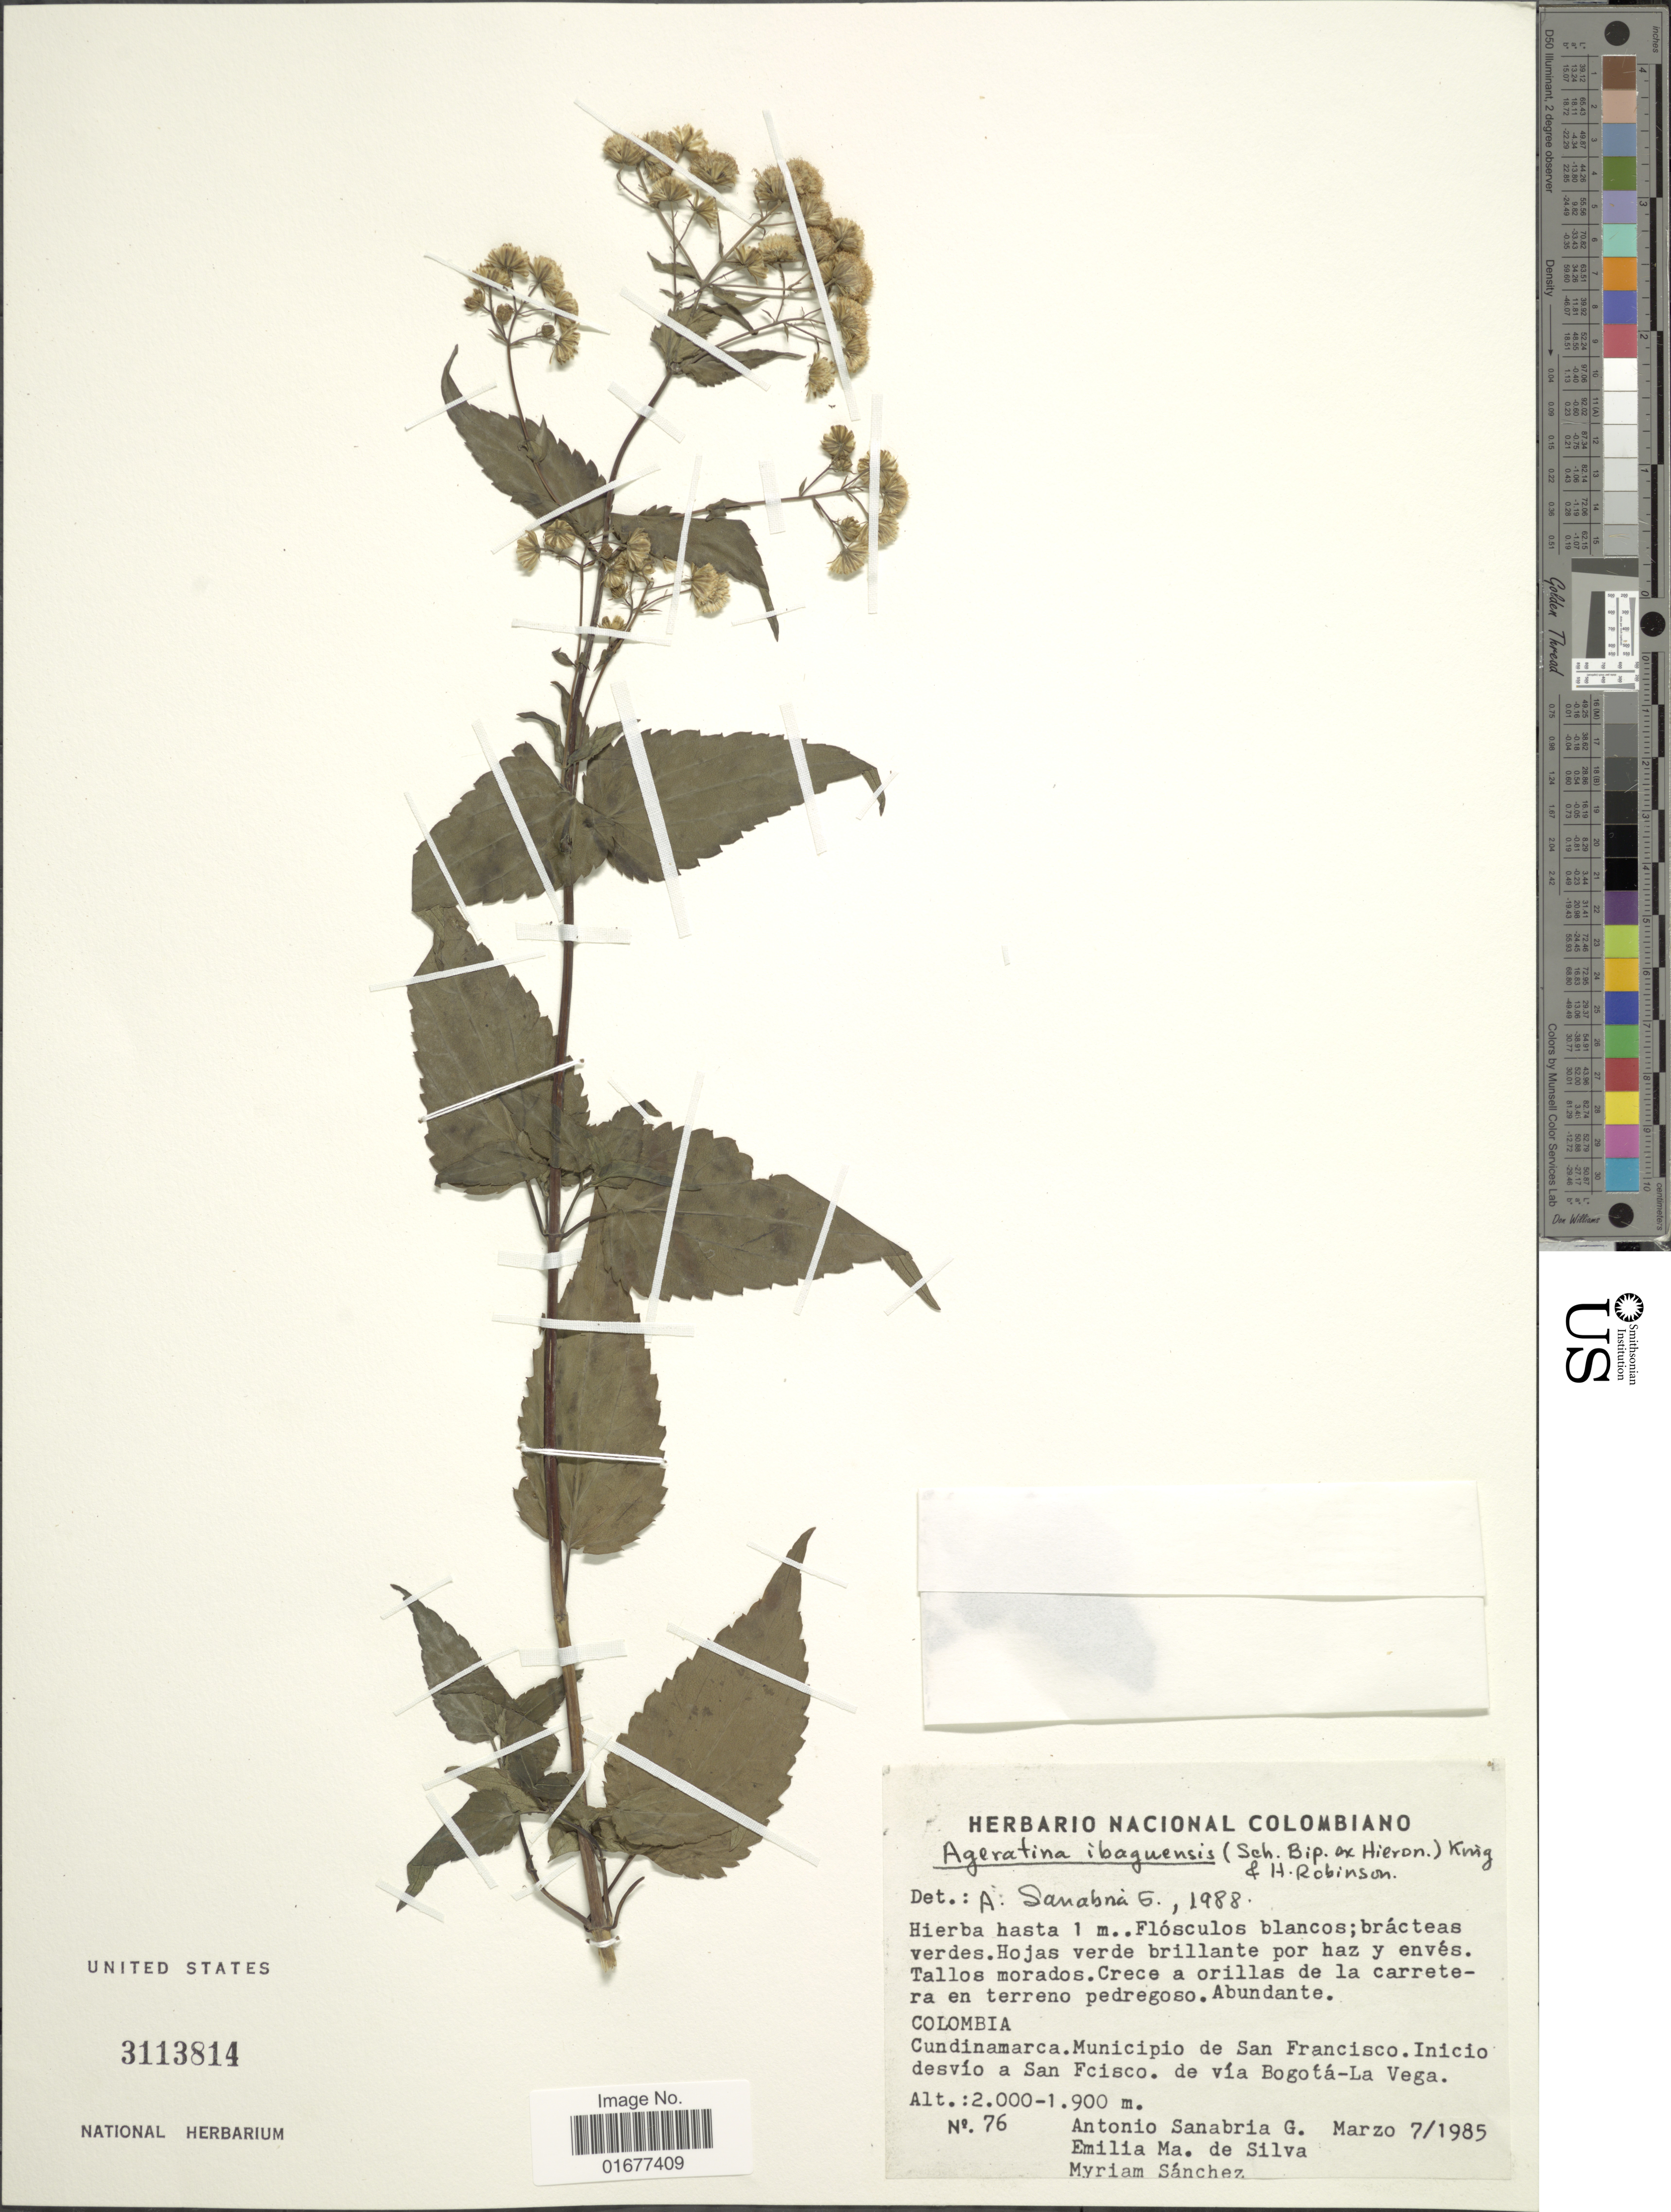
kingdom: Plantae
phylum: Tracheophyta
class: Magnoliopsida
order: Asterales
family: Asteraceae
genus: Ageratina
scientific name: Ageratina ibaguensis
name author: (Sch. Bip. ex Hieron.) R.M. King & H. Rob.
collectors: A. Sanabria G., E. Ma. De Silva & M. Sánchez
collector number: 76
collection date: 1985-03-07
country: Colombia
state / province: Cundinamarca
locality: Municipio de San Francisco, Inicio desvio a San Fciso. de via Bogota-La Vega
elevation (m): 1900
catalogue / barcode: US 3113814